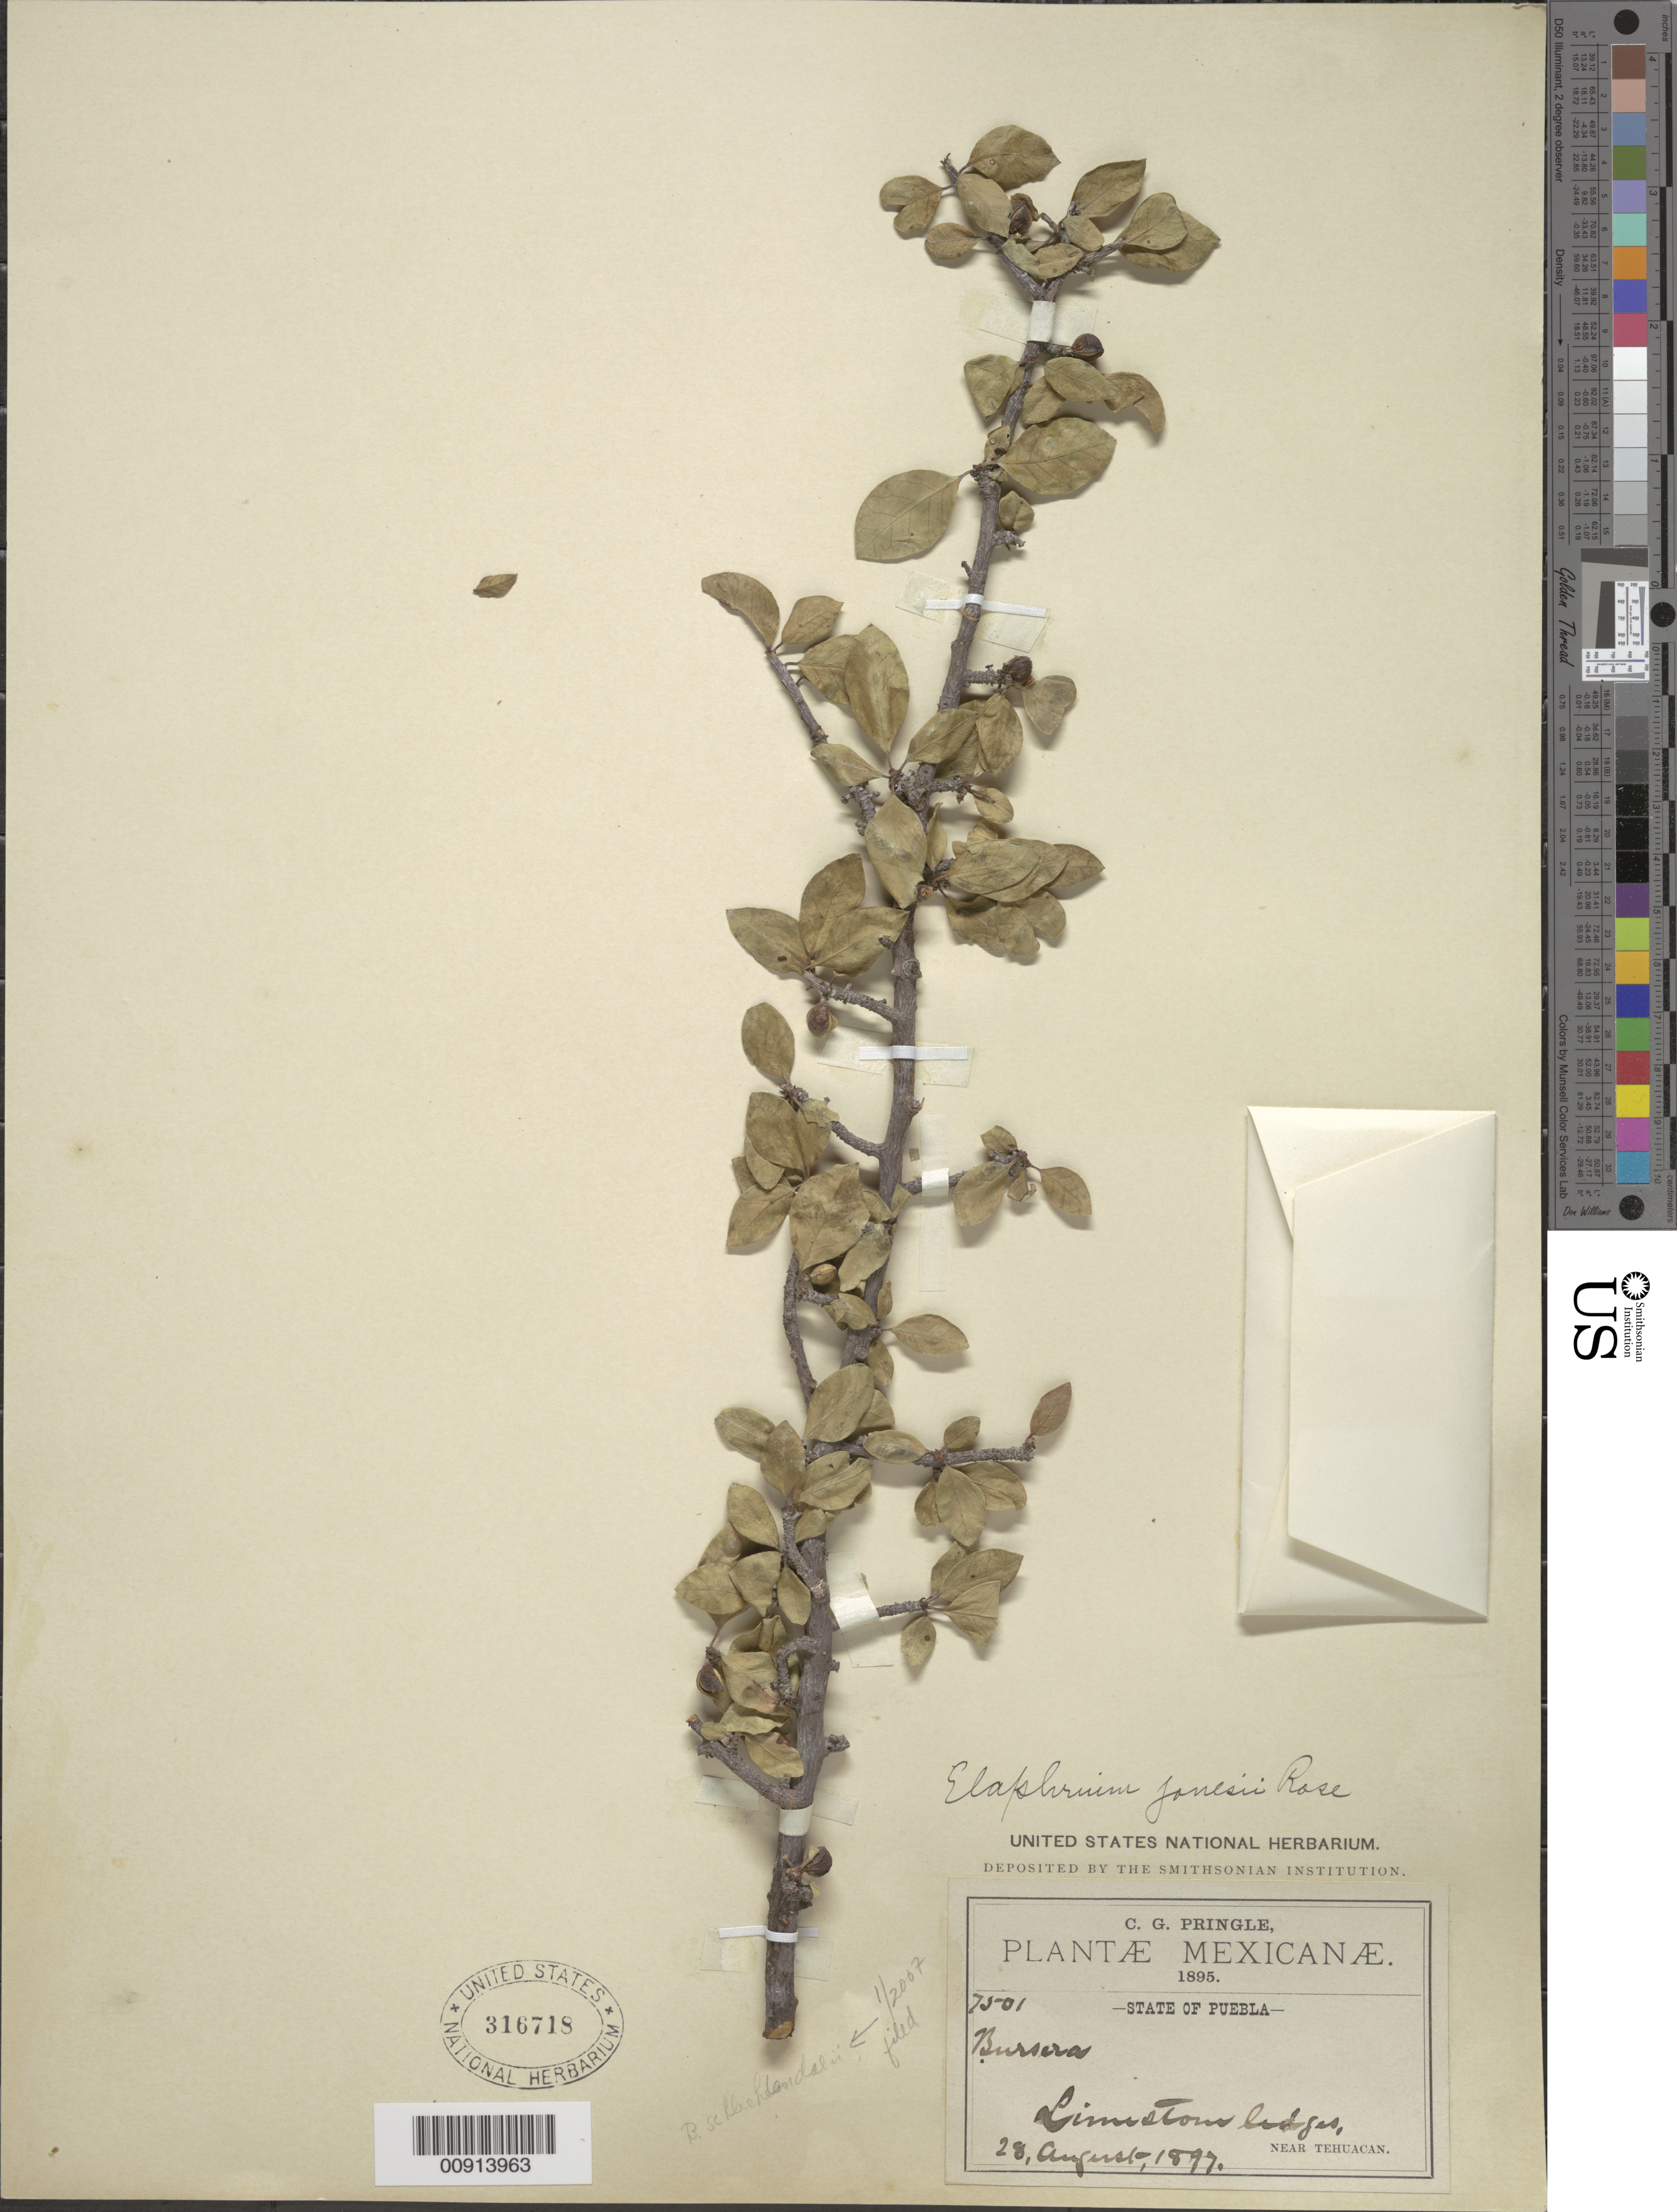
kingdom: Plantae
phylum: Tracheophyta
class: Magnoliopsida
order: Sapindales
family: Burseraceae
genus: Bursera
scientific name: Bursera schlechtendalii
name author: Engl.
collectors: C. G. Pringle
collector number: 7501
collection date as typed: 28 Aug 1897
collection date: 1897-08-28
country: Mexico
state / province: Puebla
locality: Near Tehuacán, State of Puebla.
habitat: Limestone ledges.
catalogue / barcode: US 316718